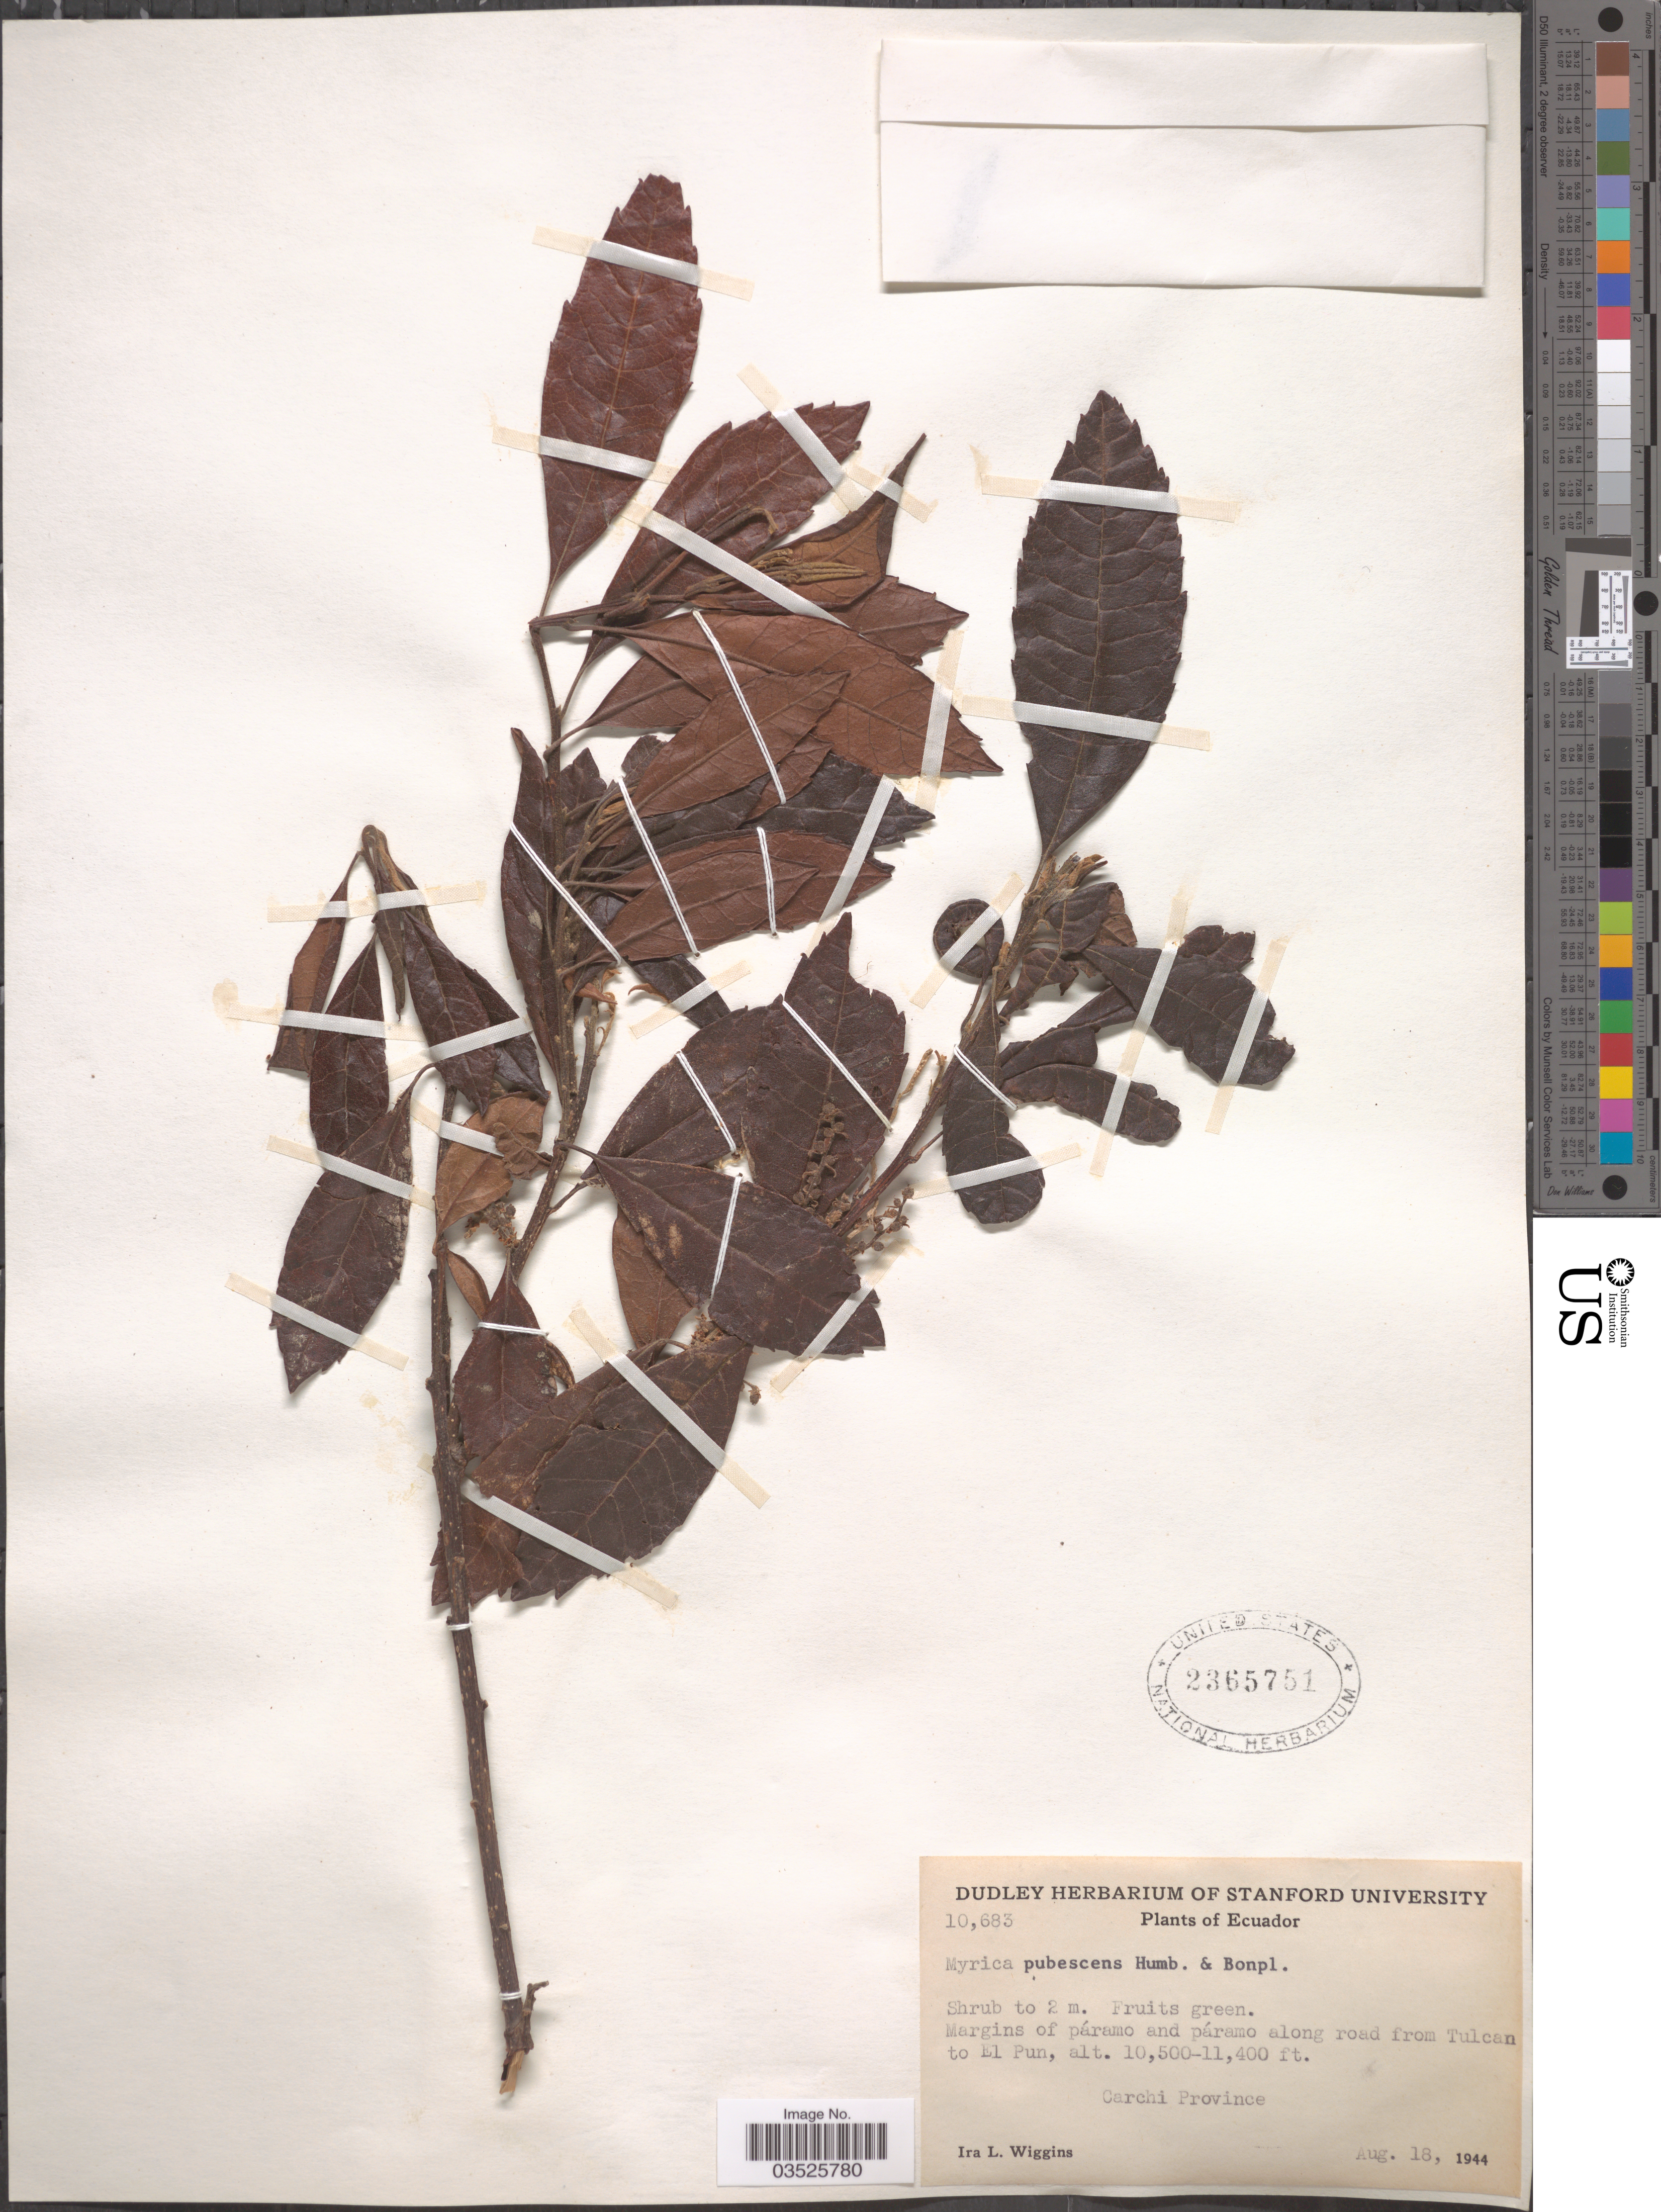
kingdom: Plantae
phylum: Tracheophyta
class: Magnoliopsida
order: Fagales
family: Myricaceae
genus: Morella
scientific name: Morella pubescens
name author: (Humb. & Bonpl. ex Willd.) Wilbur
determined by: Strong, M. T., (US), Smithsonian Institution - National Museum of Natural History (UNITED STATES)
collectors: I. L. Wiggins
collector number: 10683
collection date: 1944-08-18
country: Ecuador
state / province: Carchi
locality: Margins of páramo and páramo along road from Tulcan to El Pun.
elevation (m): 3200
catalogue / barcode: US 2365751